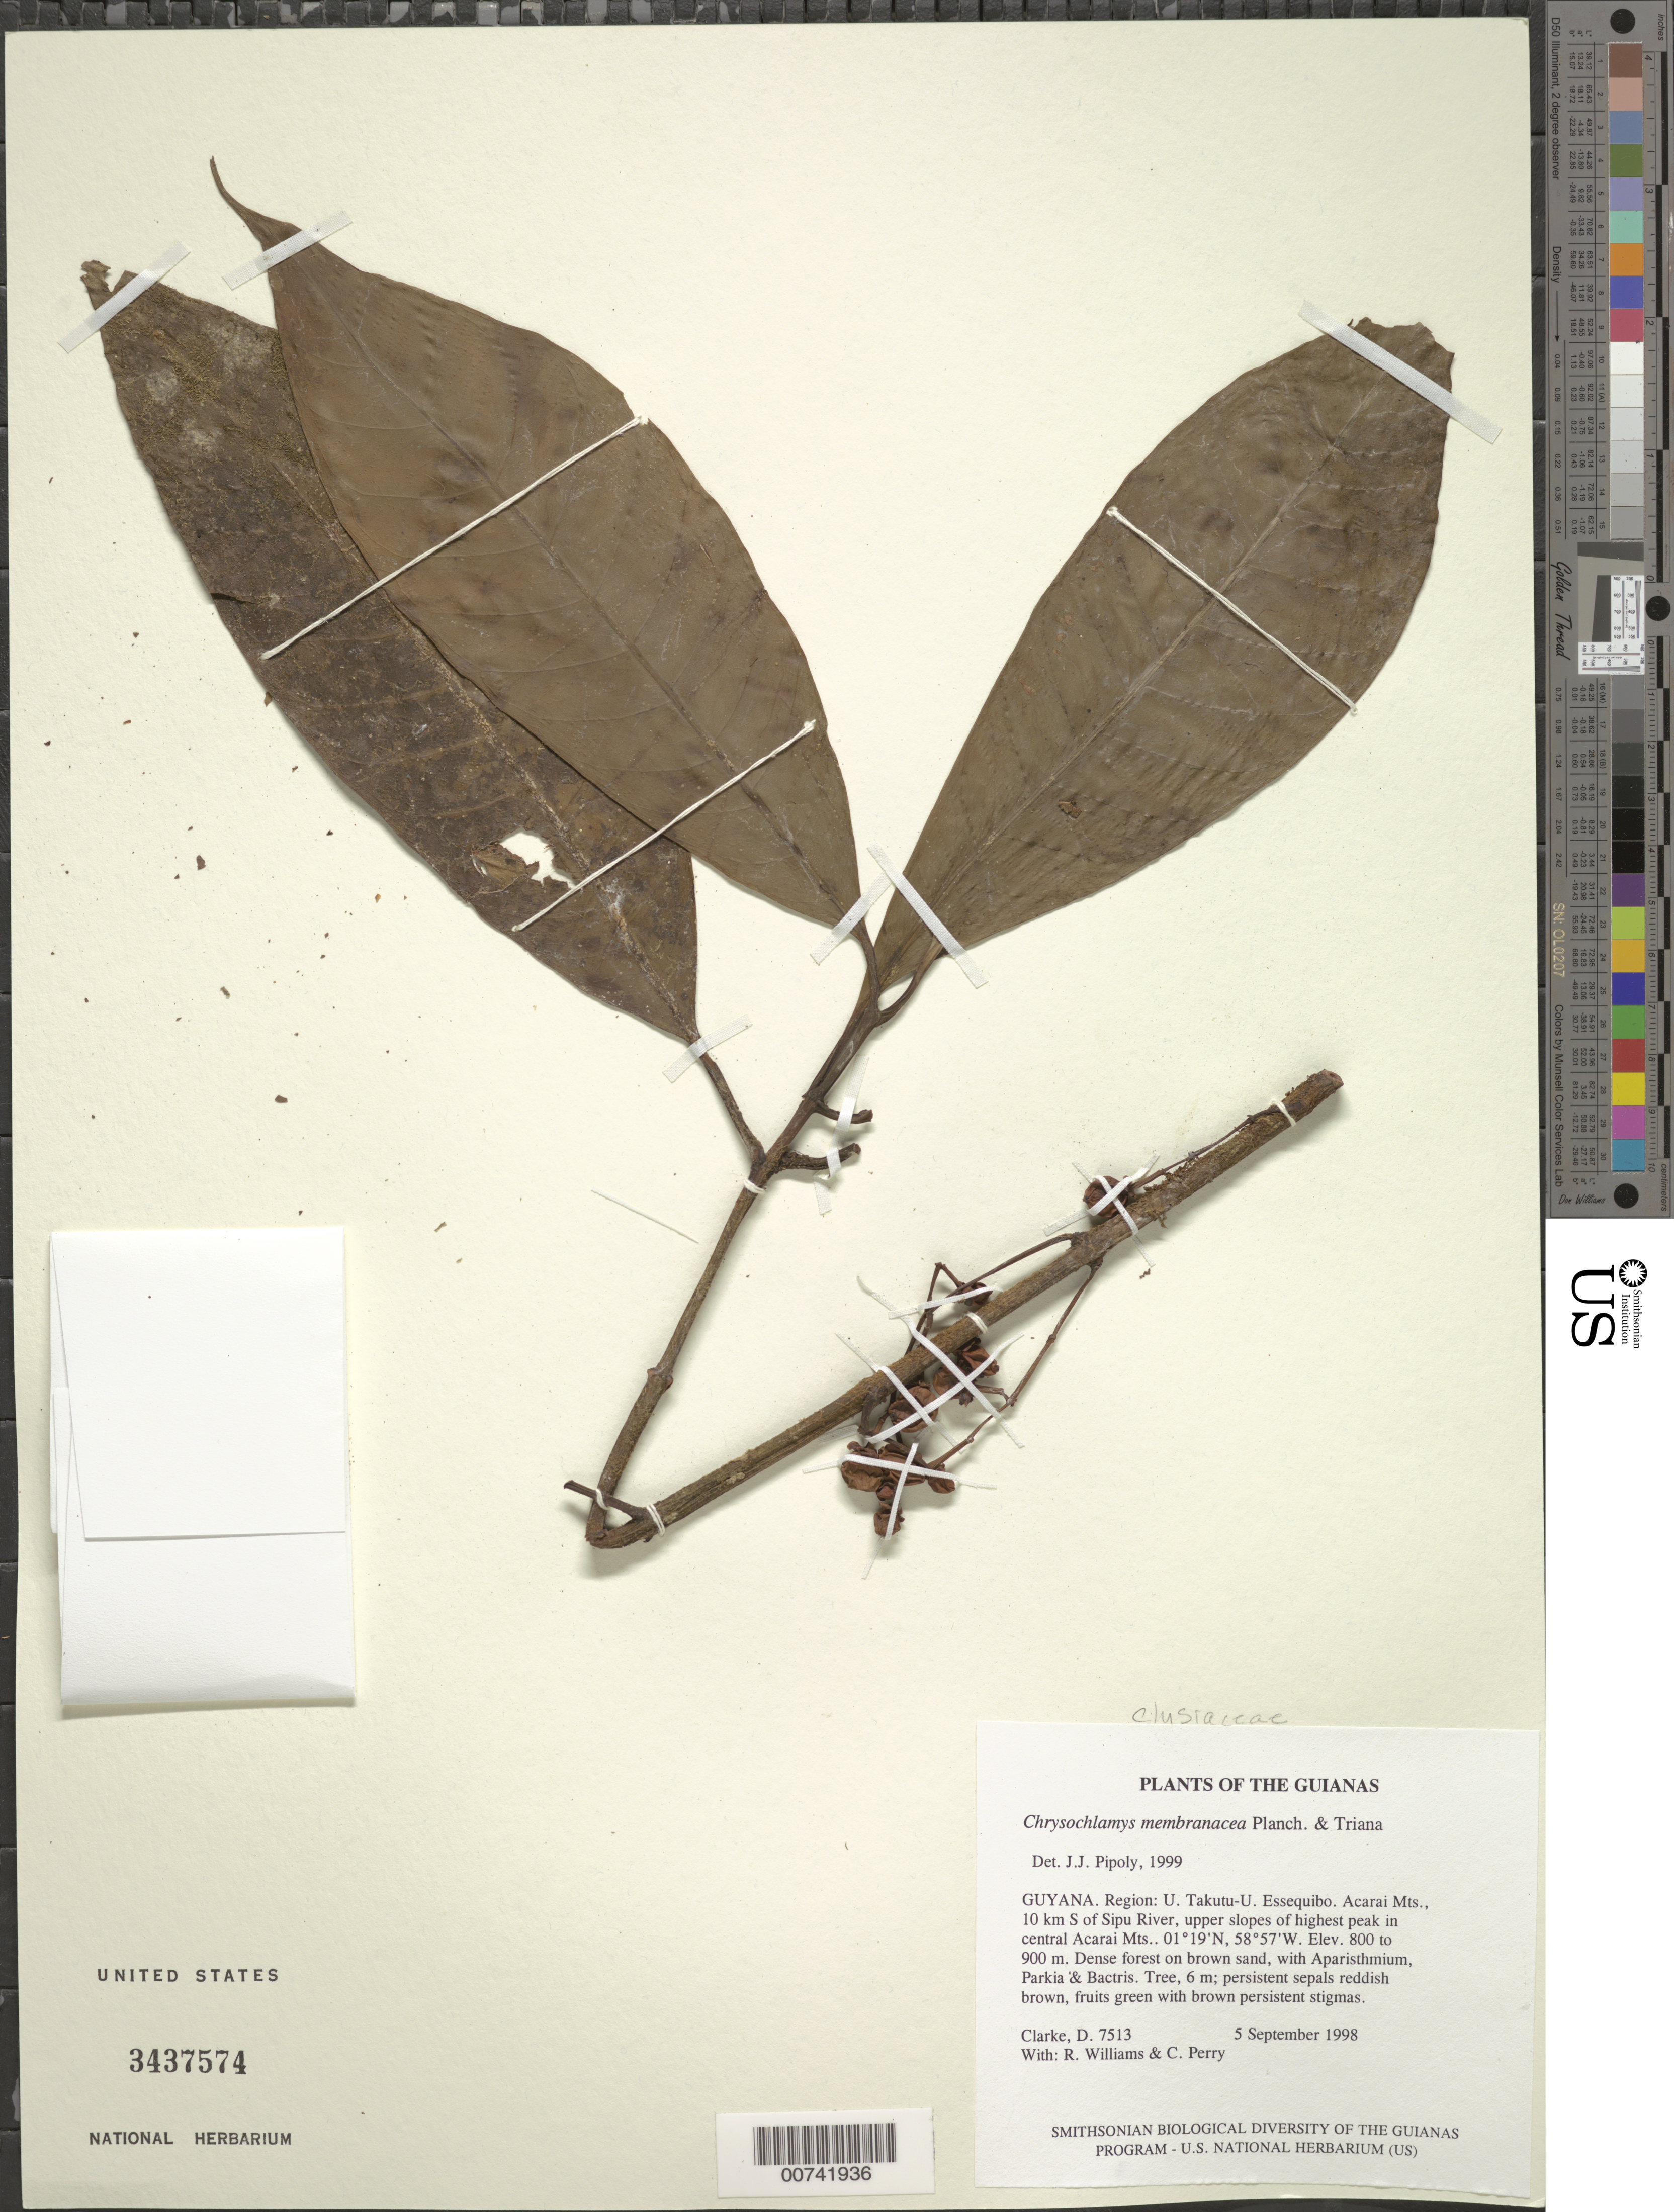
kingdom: Plantae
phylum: Tracheophyta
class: Magnoliopsida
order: Malpighiales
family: Clusiaceae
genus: Chrysochlamys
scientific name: Chrysochlamys membranacea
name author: Planch. & Triana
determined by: Pipoly, J. J., III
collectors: H. D. Clarke, R. Williams & C. Perry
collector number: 7513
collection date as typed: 5 September 1998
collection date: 1998-09-05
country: Guyana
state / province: U. Takutu-U. Essequibo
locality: Acarai Mts., 10 km S of Sipu River, upper slopes of highest peak in central Acarai Mts.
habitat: Dense forest on brown sand, with Aparisthmium, Parkia & Bactris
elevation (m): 800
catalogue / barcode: US 3437574